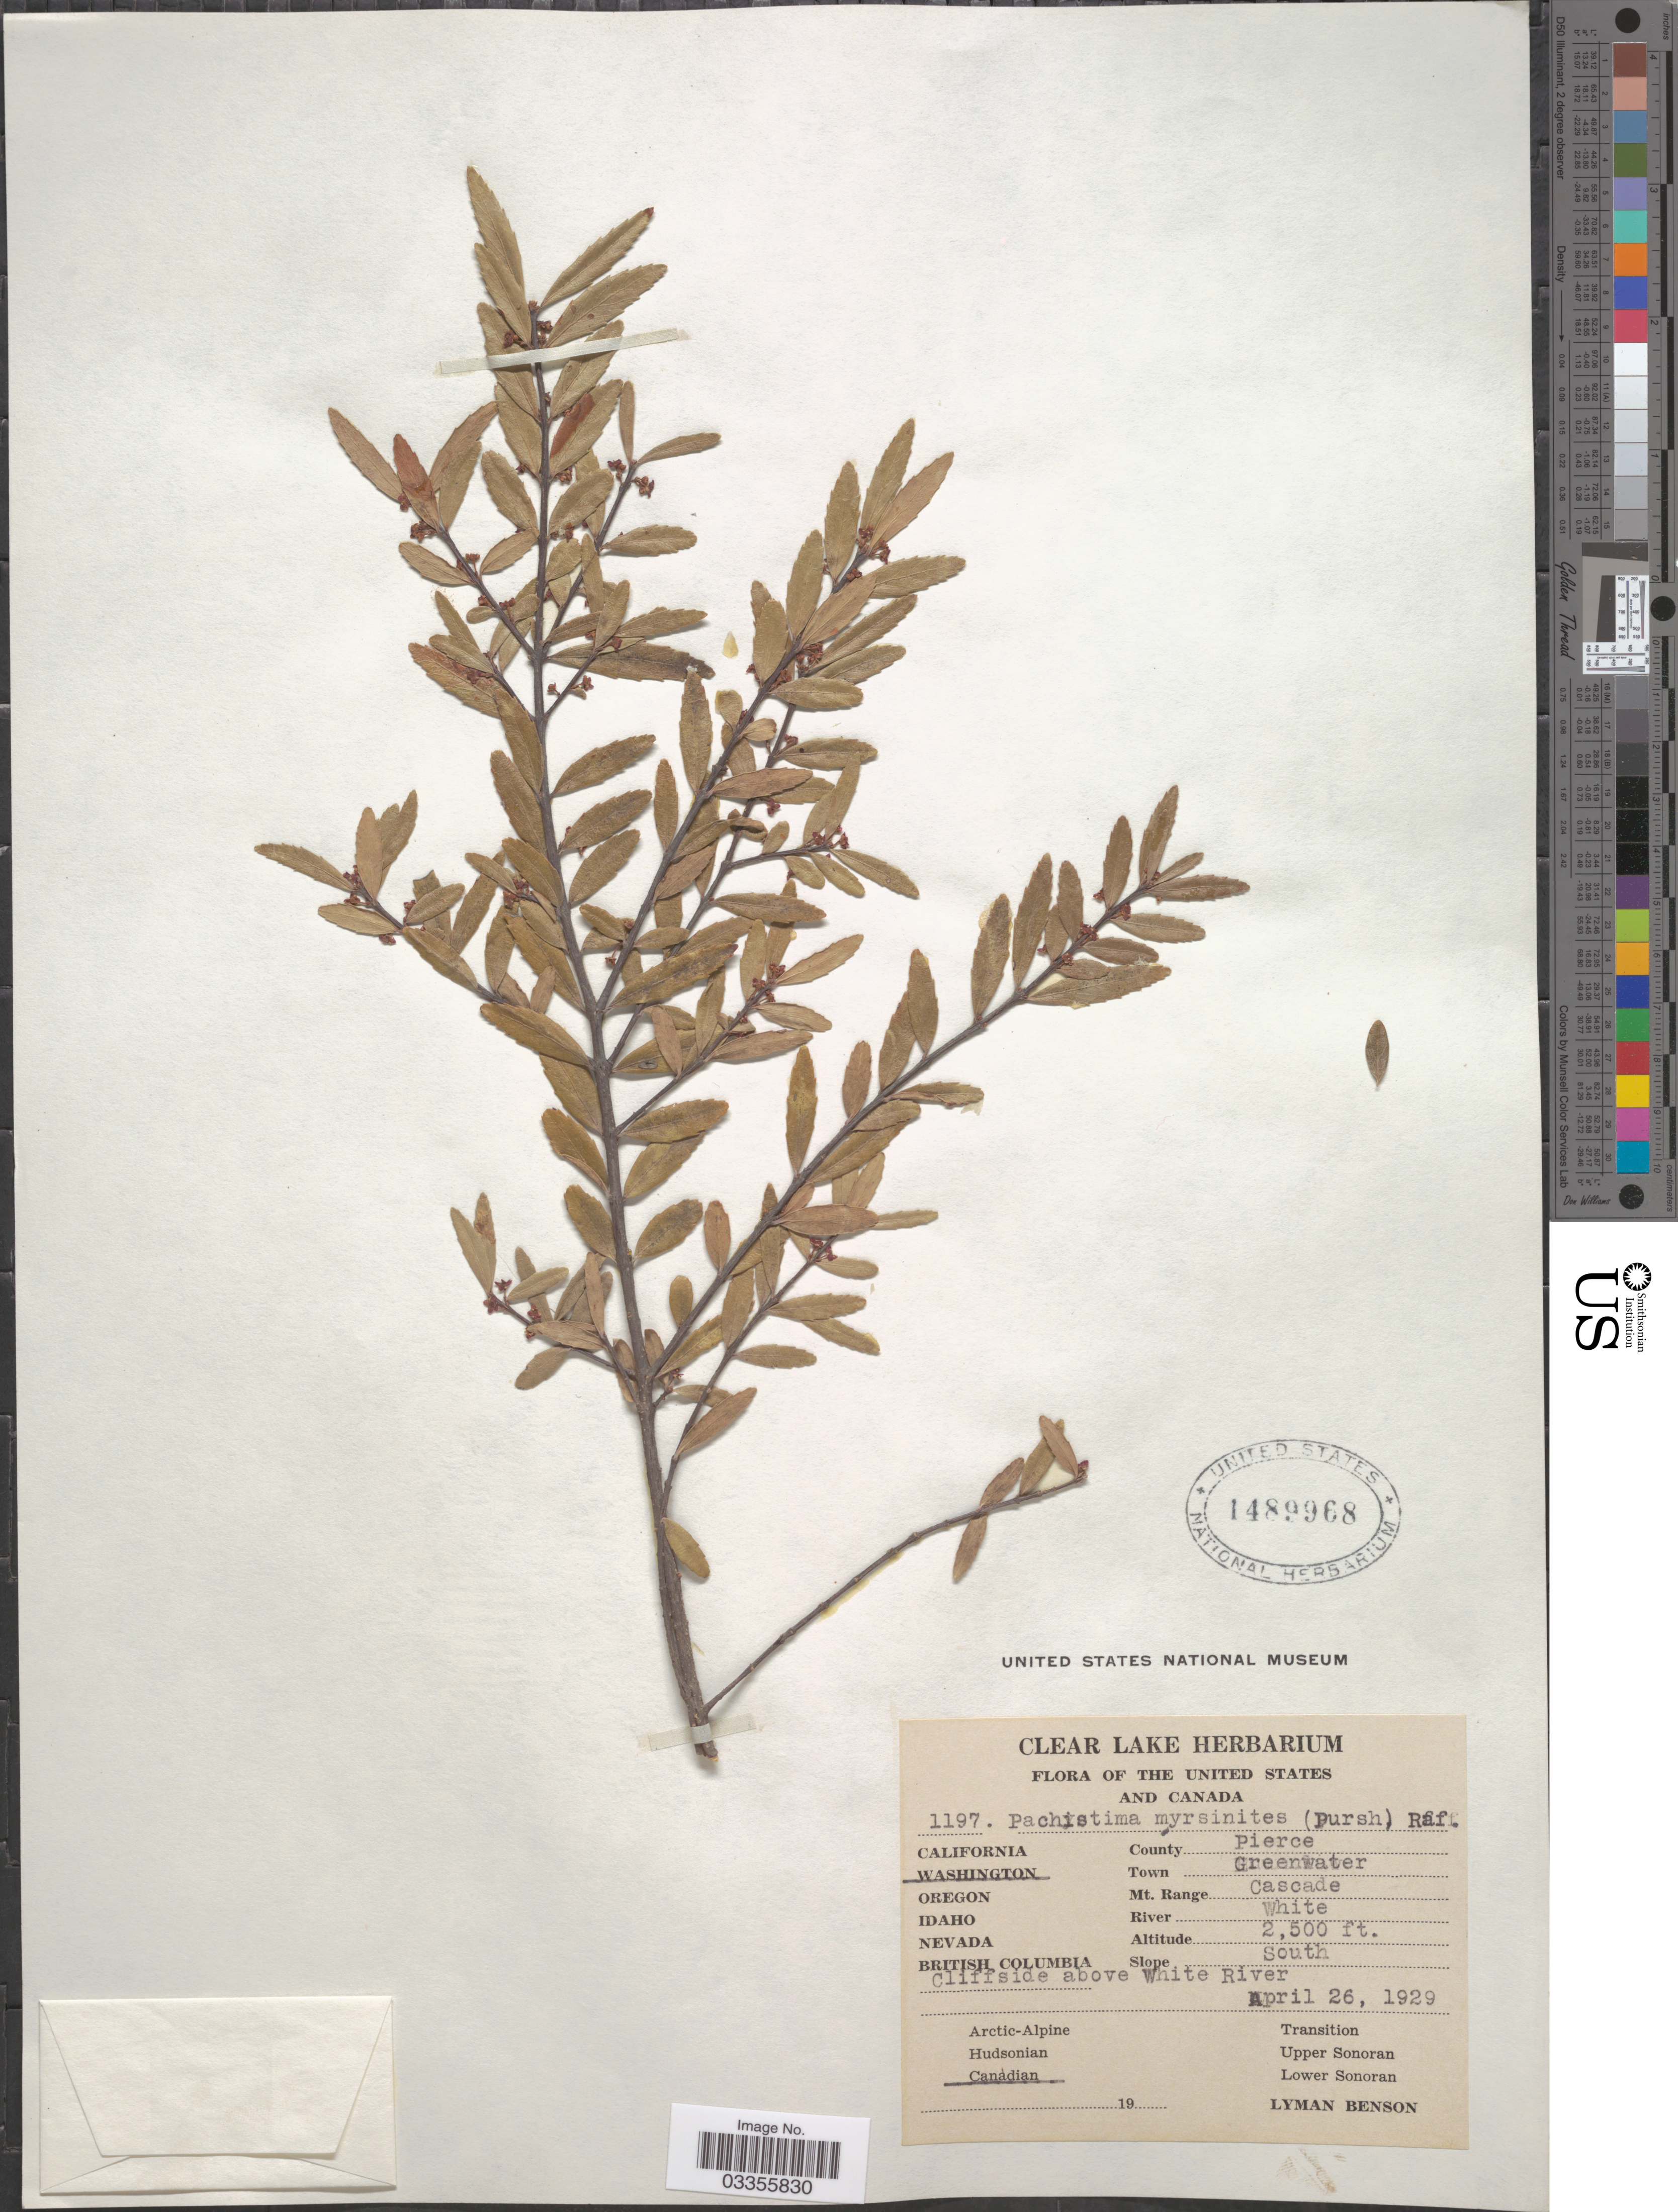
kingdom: Plantae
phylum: Tracheophyta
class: Magnoliopsida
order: Celastrales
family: Celastraceae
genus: Paxistima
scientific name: Paxistima myrsinites subsp. myrsinites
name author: (Pursh) Raf.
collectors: L. D. Benson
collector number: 1197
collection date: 1929-04-26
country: United States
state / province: Washington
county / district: Pierce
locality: County Pierce. Town Greenwater. Mt. Range Cascade. River White. Slope South. Canadian [unsure placement].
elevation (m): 762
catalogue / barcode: US 1489968